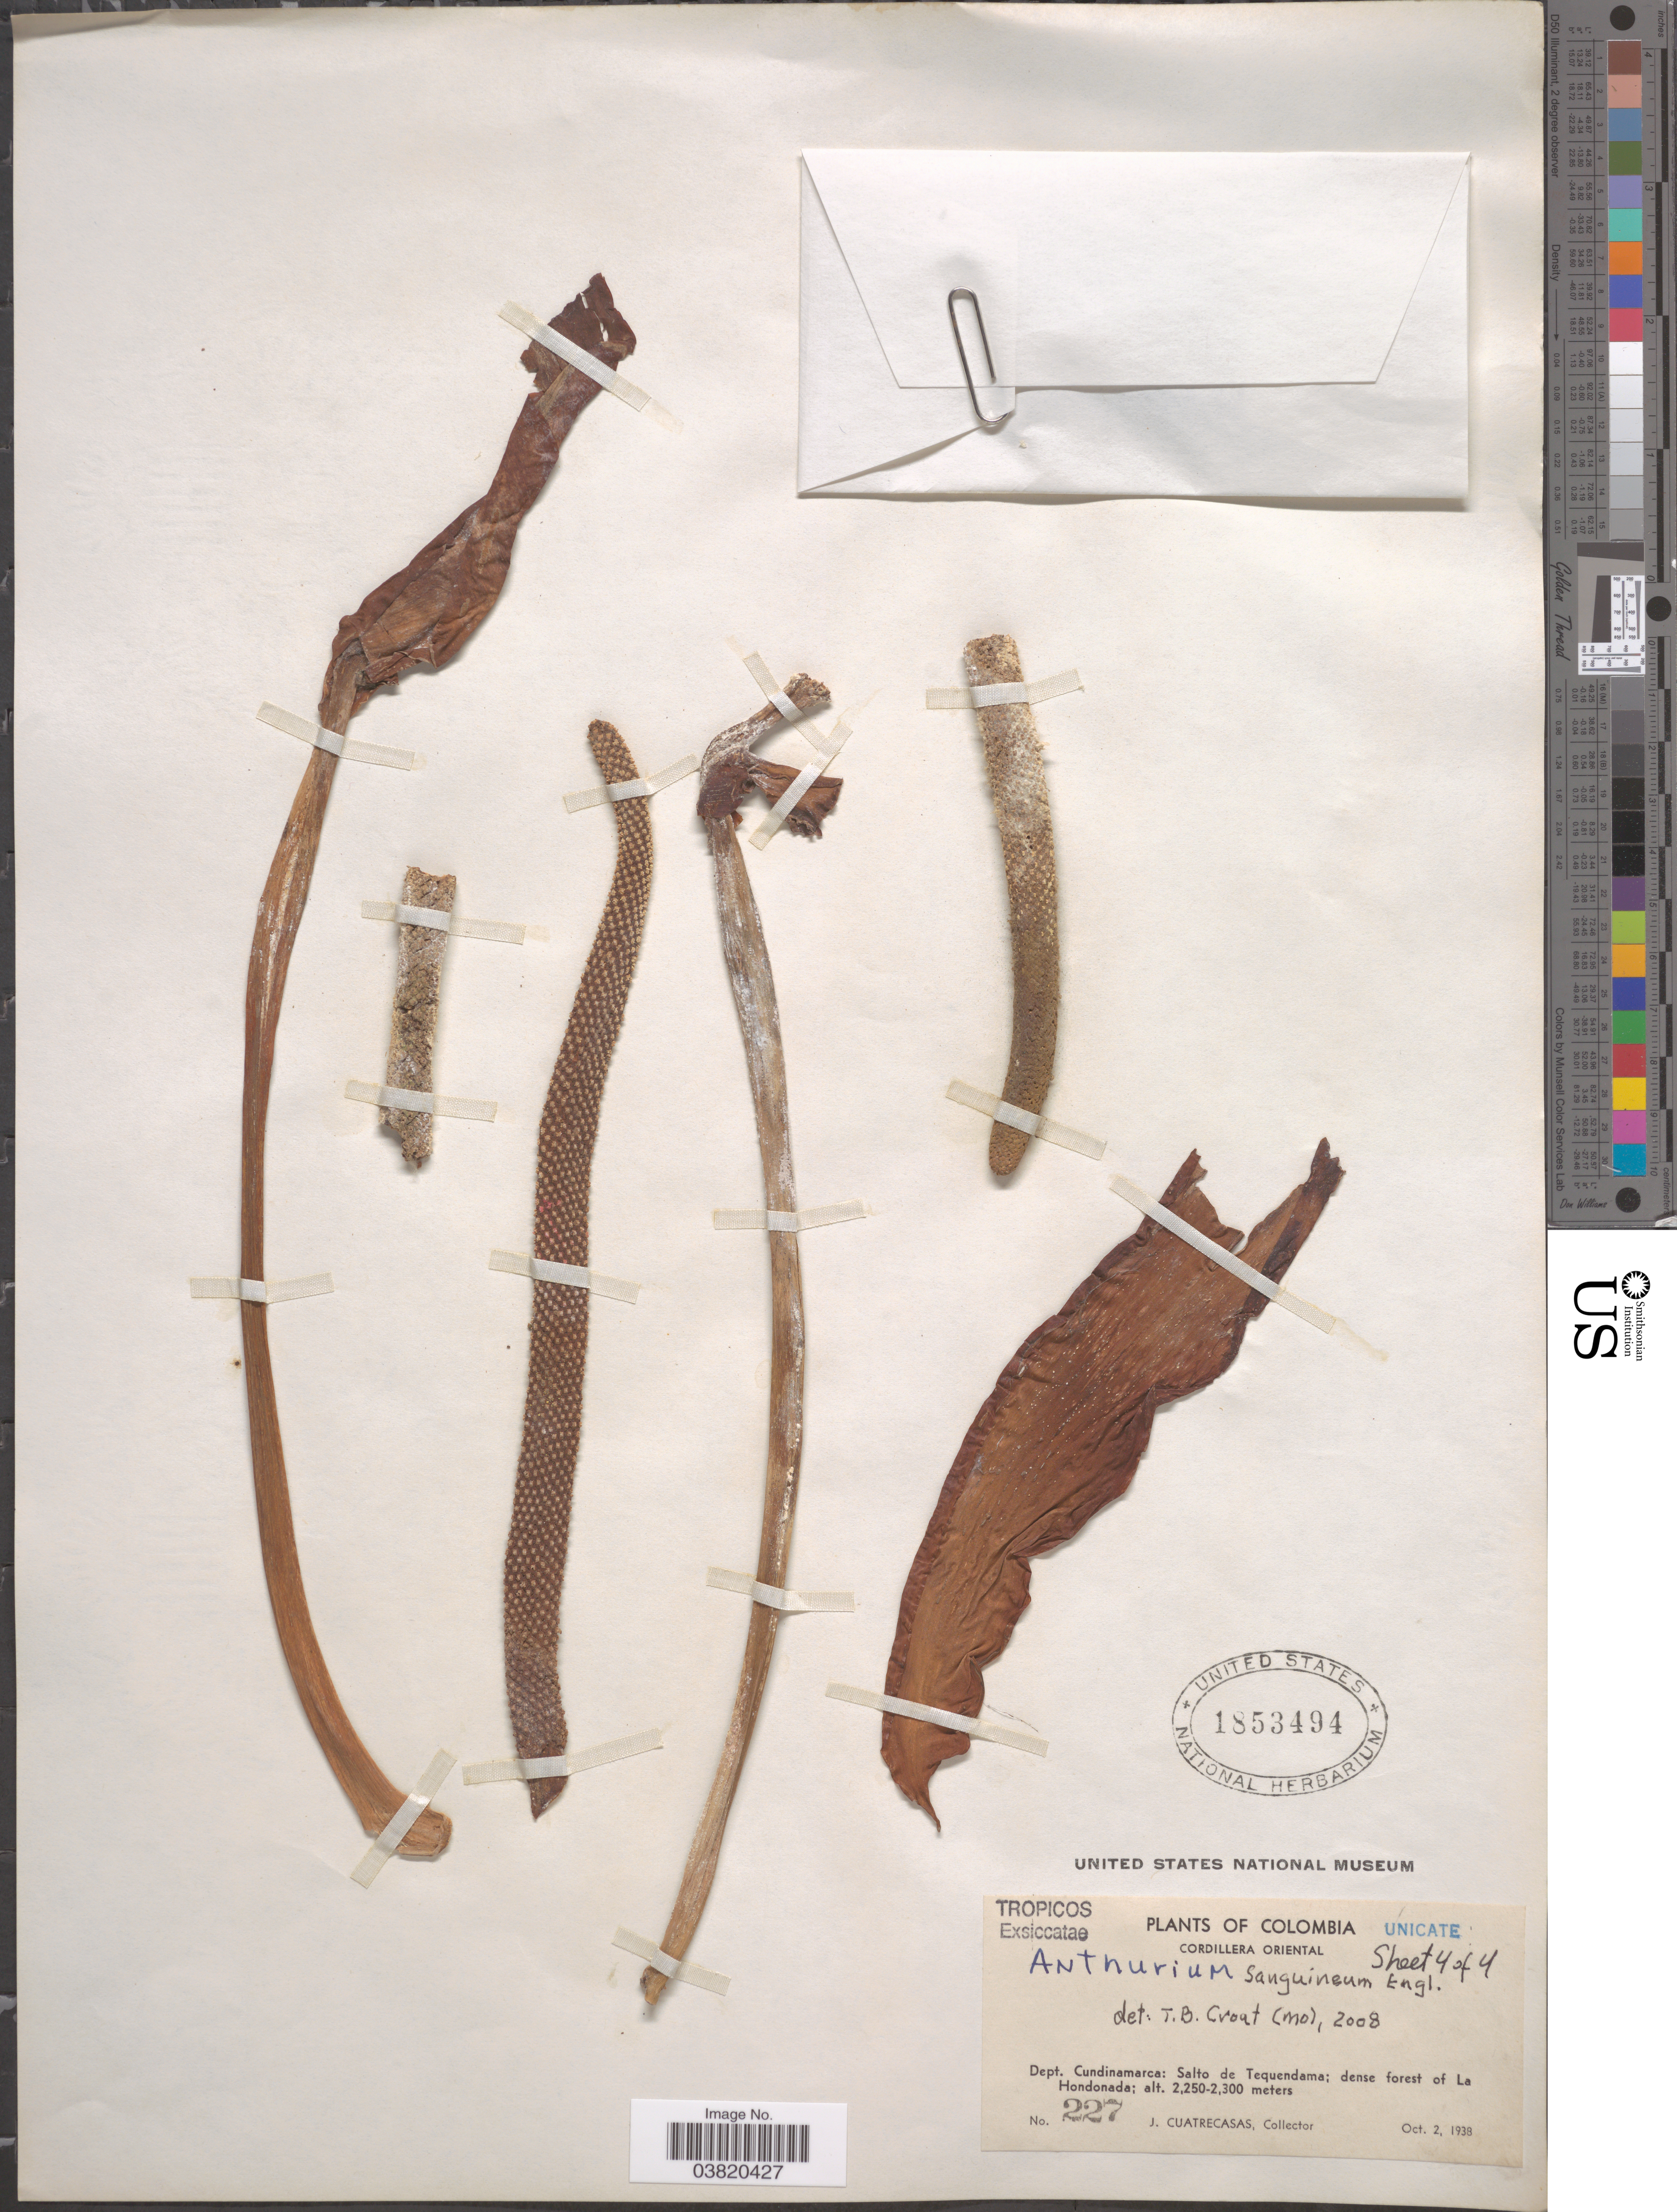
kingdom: Plantae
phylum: Tracheophyta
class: Liliopsida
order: Alismatales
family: Araceae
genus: Anthurium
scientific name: Anthurium sanguineum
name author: Engl.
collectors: J. Cuatrecasas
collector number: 227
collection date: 1938-10-02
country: Colombia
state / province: Cundinamarca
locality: Cordillera Oriental. Dept. Cundinamarca: Salto de Tequendama; La Hondonada.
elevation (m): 2250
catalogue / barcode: US 1853494